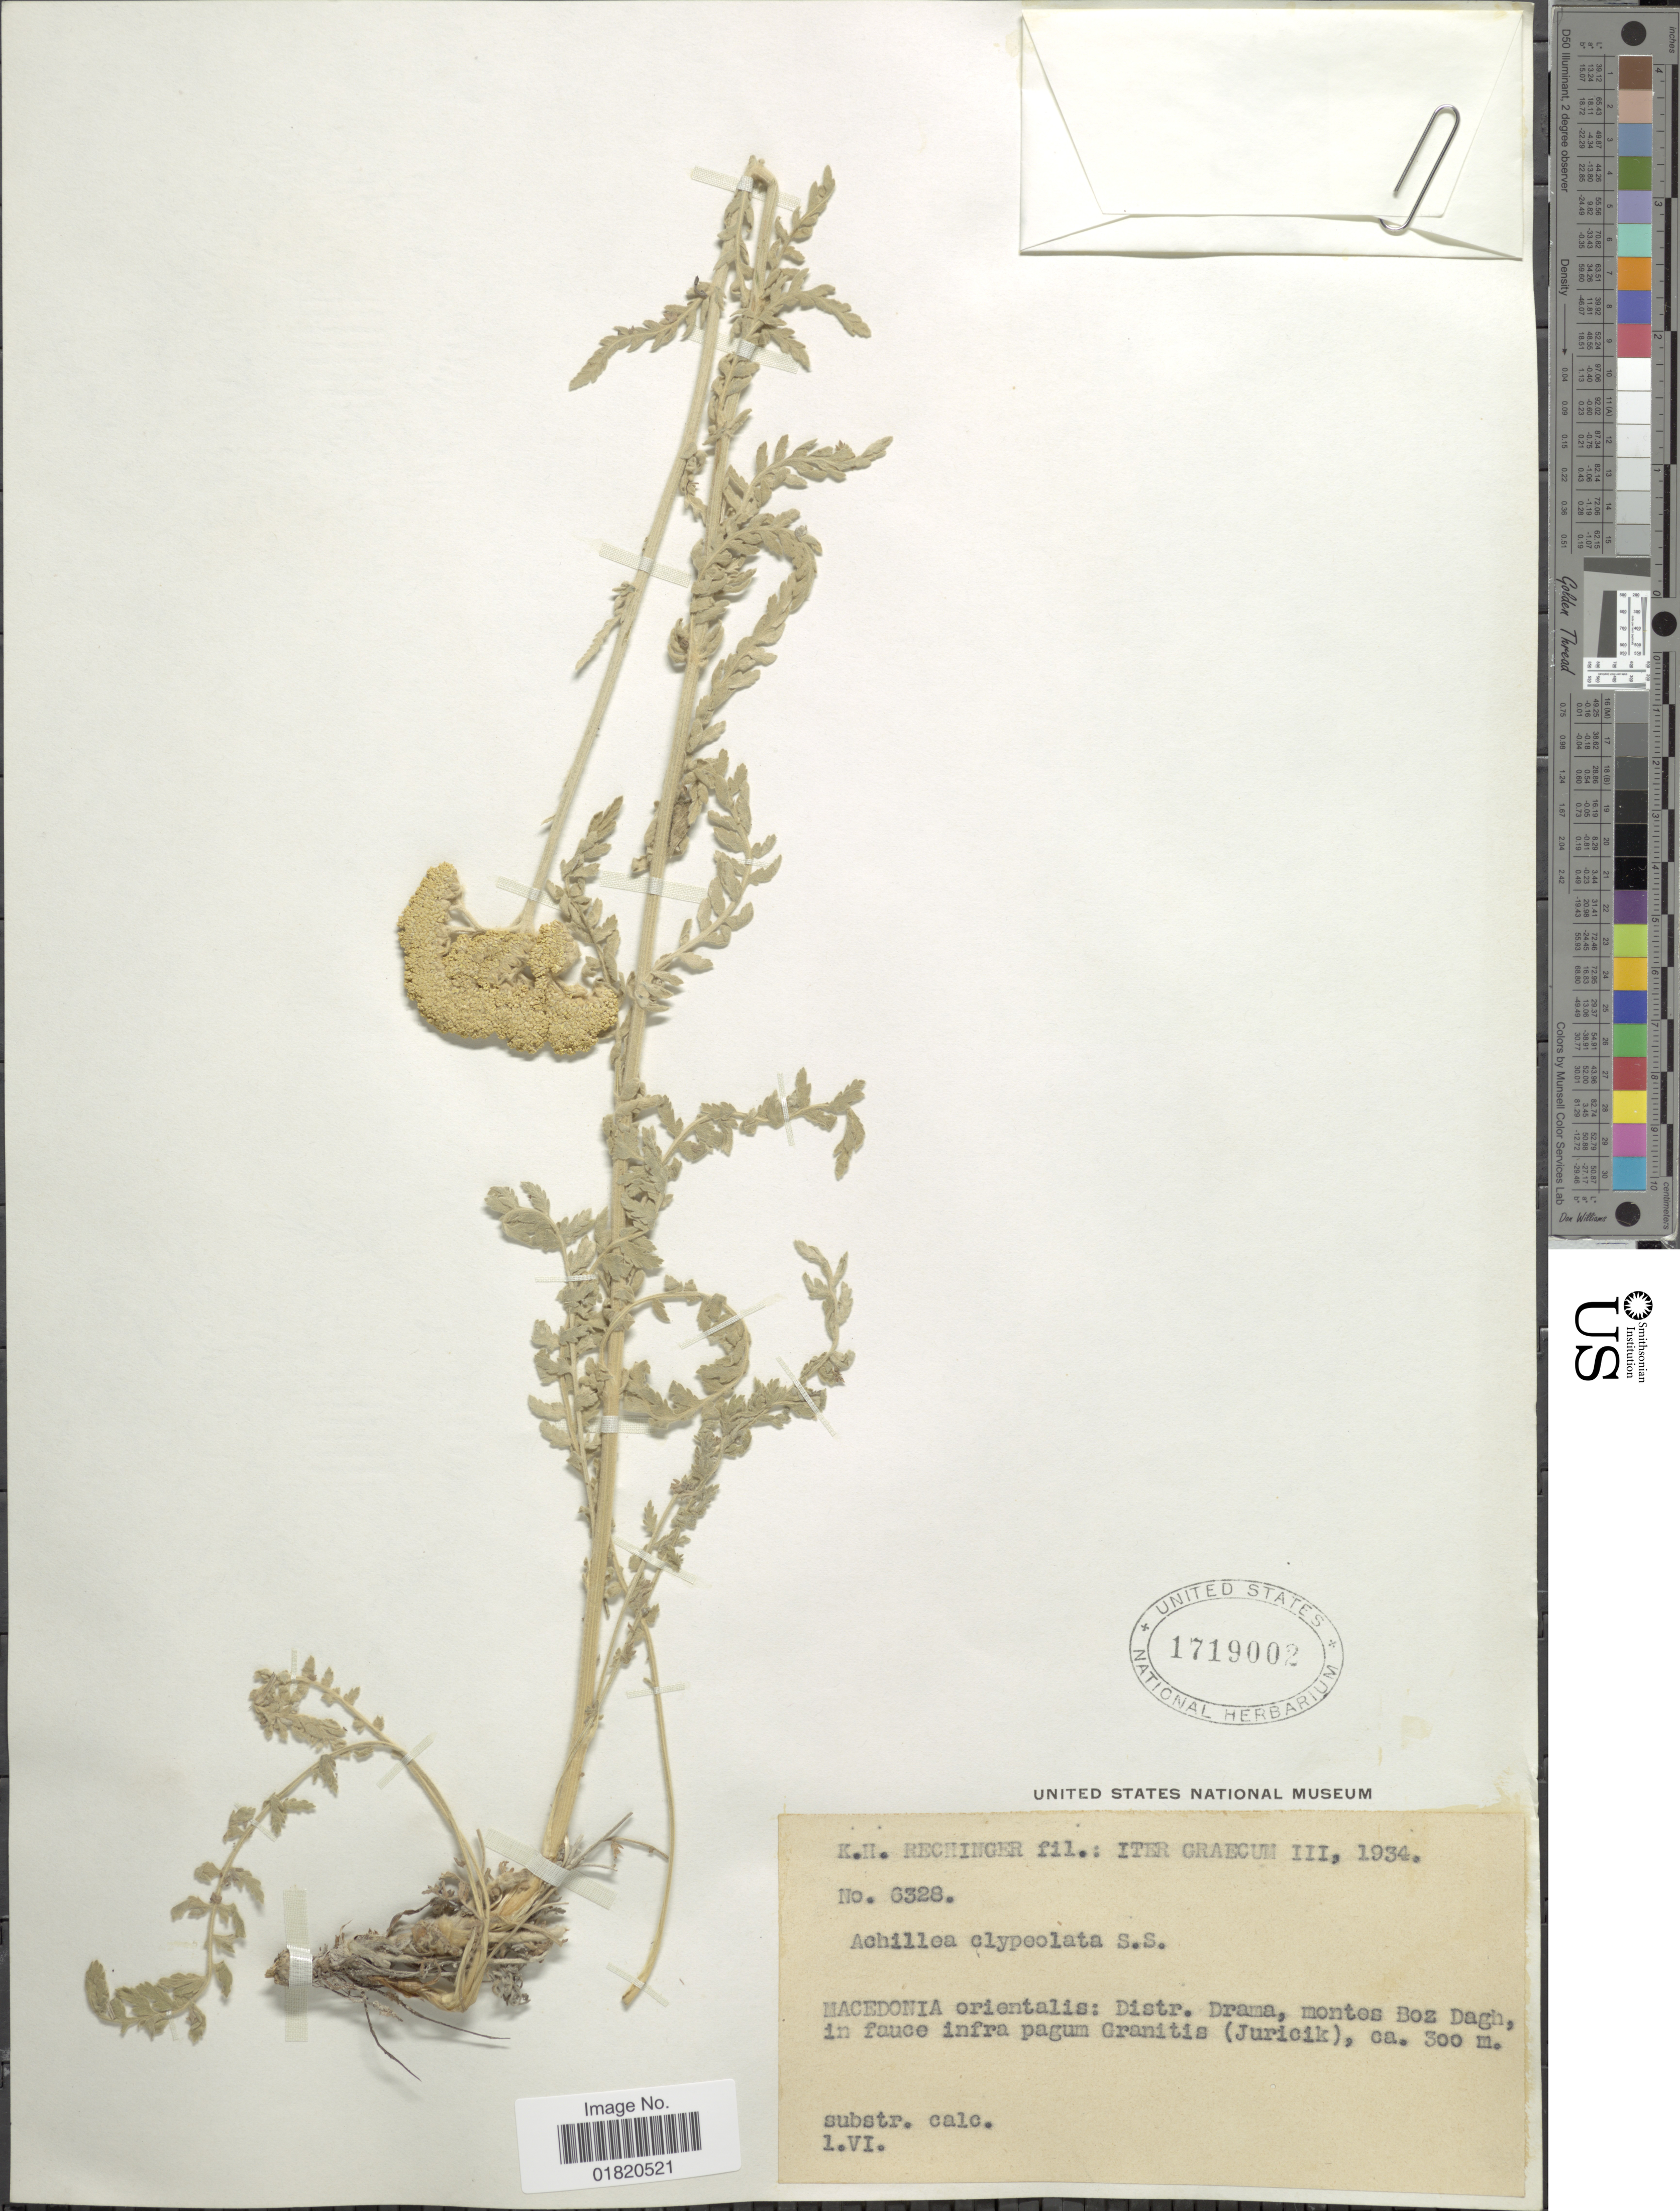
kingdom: Plantae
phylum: Tracheophyta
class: Magnoliopsida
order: Asterales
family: Asteraceae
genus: Achillea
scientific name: Achillea clypeolata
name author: Sm.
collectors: K. H. Rechinger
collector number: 6328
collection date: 1934-06-01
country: Greece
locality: Macedonia Orientalis: Distr. Drama, montes Boz Dagh in fauce infra pagum Granitis (Juricik)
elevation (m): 300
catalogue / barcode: US 1719002